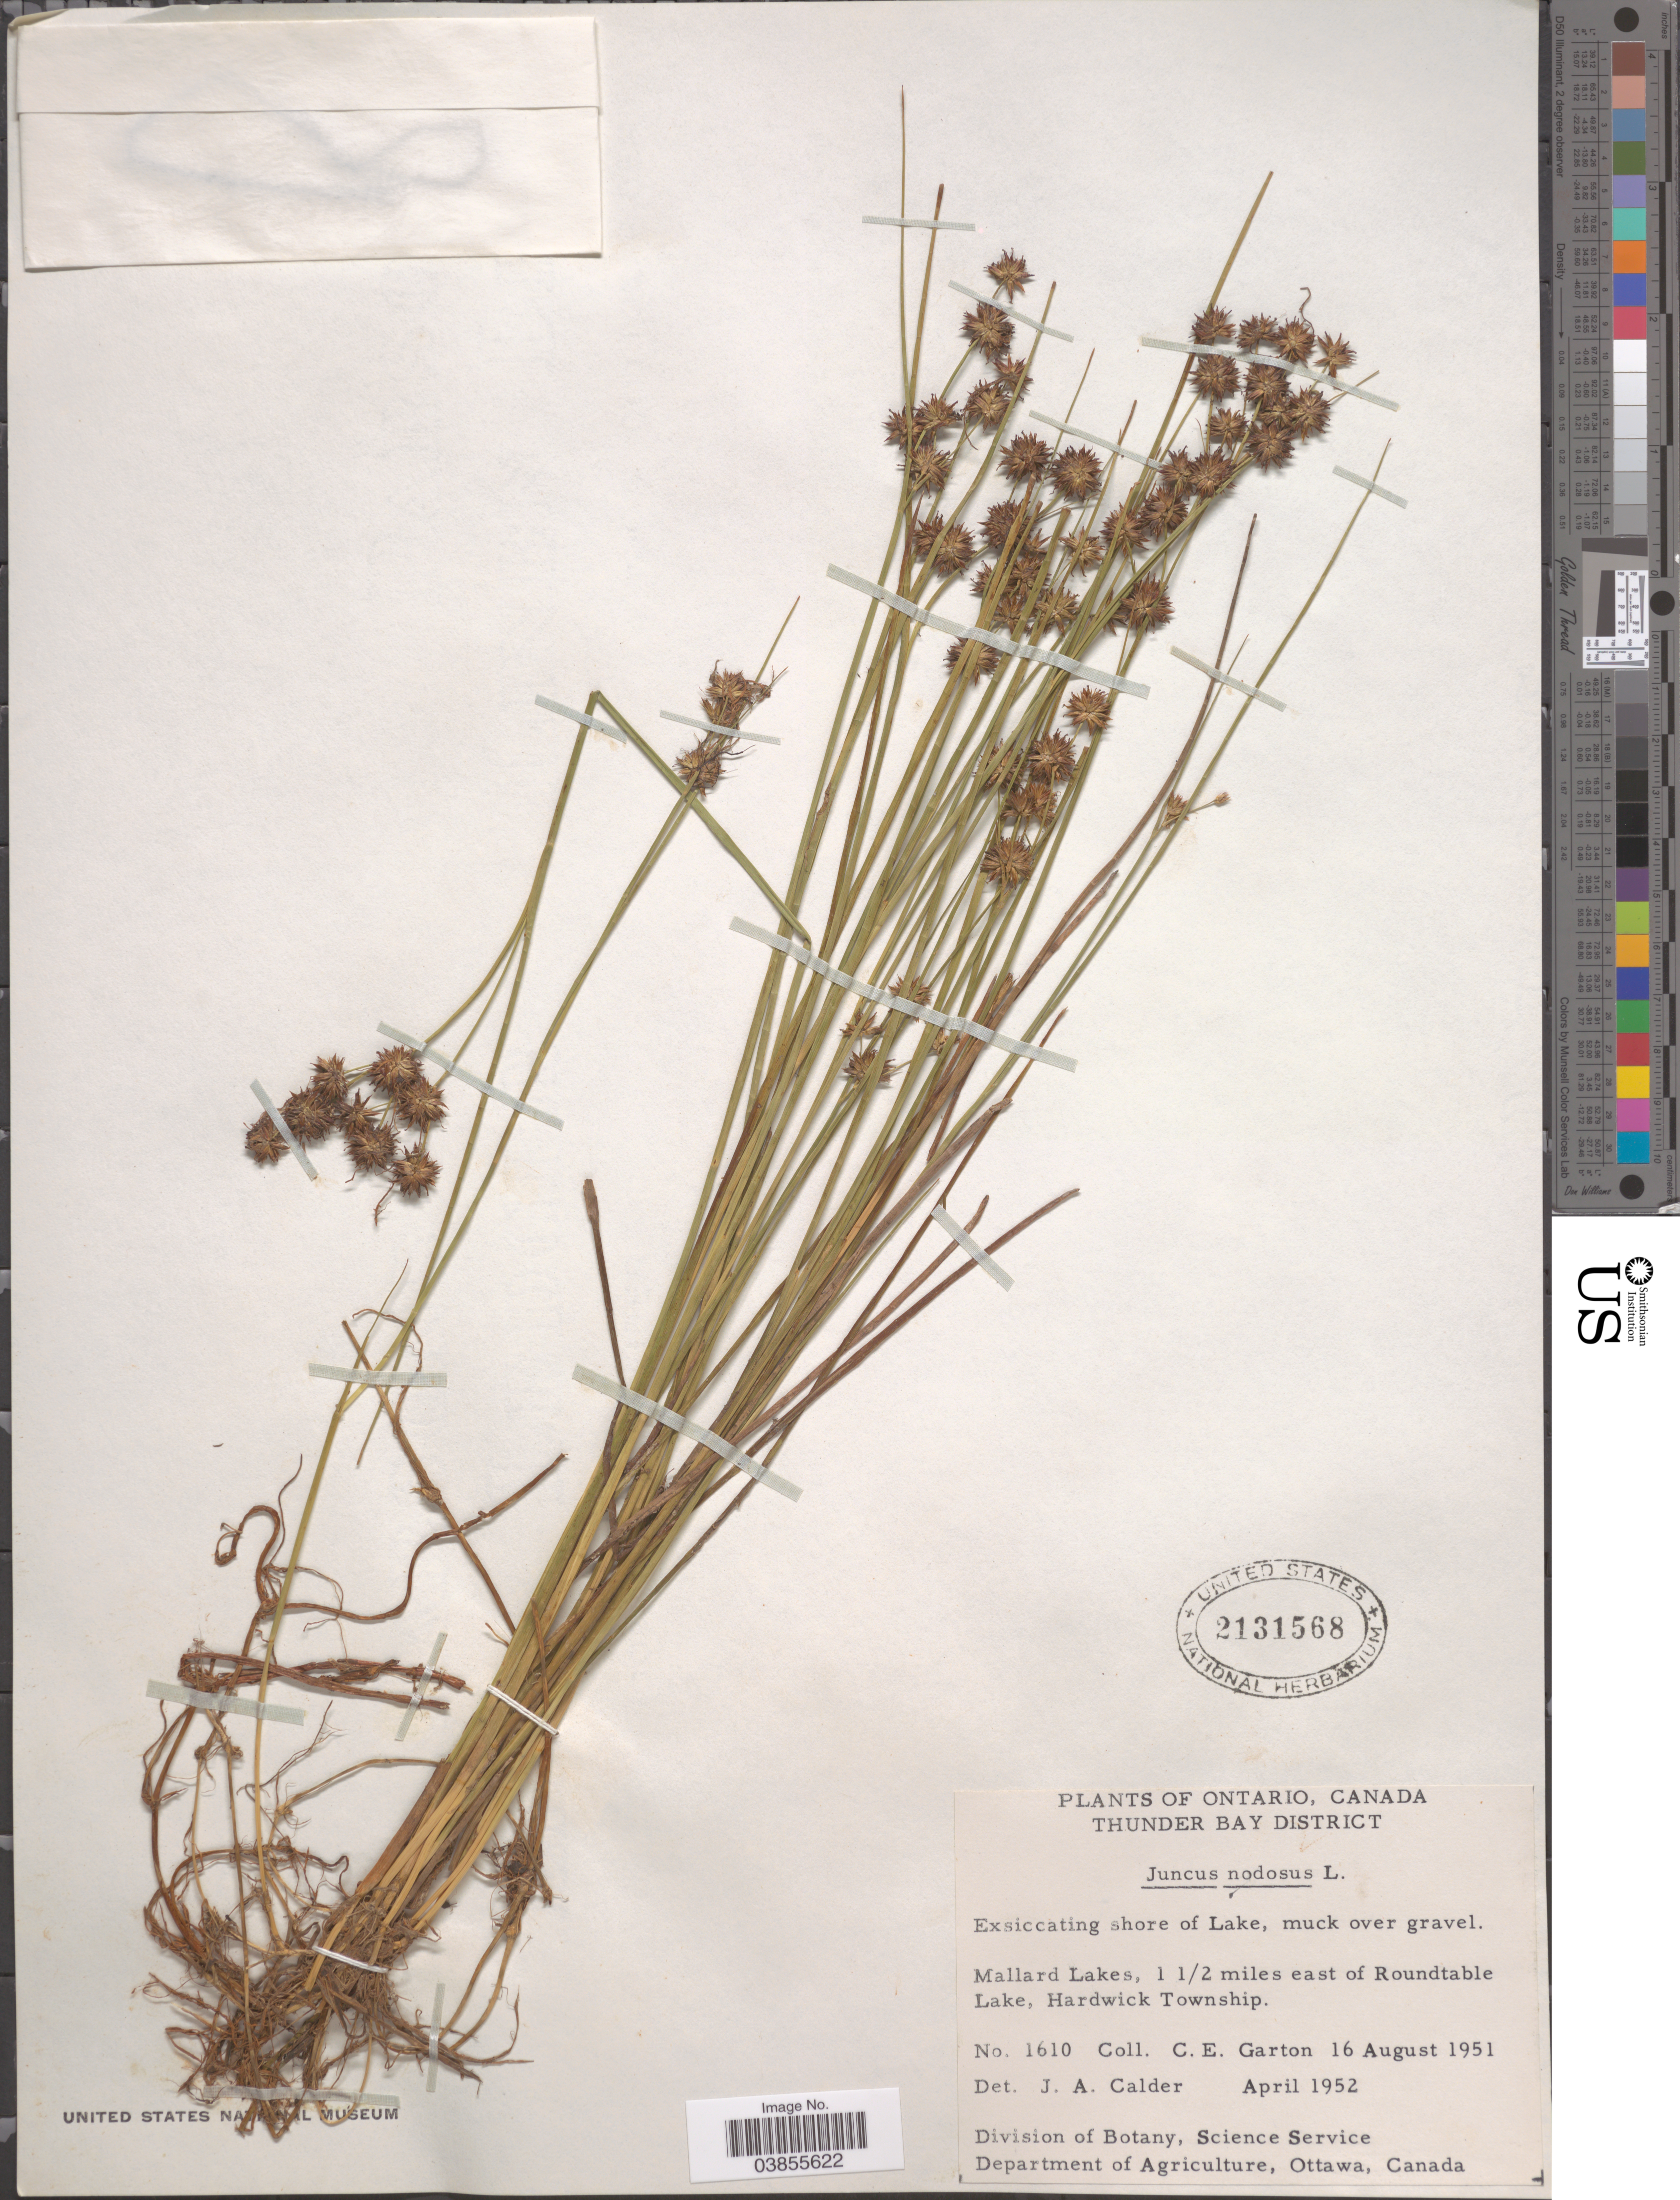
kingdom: Plantae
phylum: Tracheophyta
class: Liliopsida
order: Poales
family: Juncaceae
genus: Juncus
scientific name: Juncus nodosus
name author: L.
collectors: C. E. Garton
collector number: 1610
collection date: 1951-08-16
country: Canada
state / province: Ontario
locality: Thunder Bay District. Mallard Lakes, 1 ½ miles east of Roundtable Lake, Hardwick Township.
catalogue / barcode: US 2131568